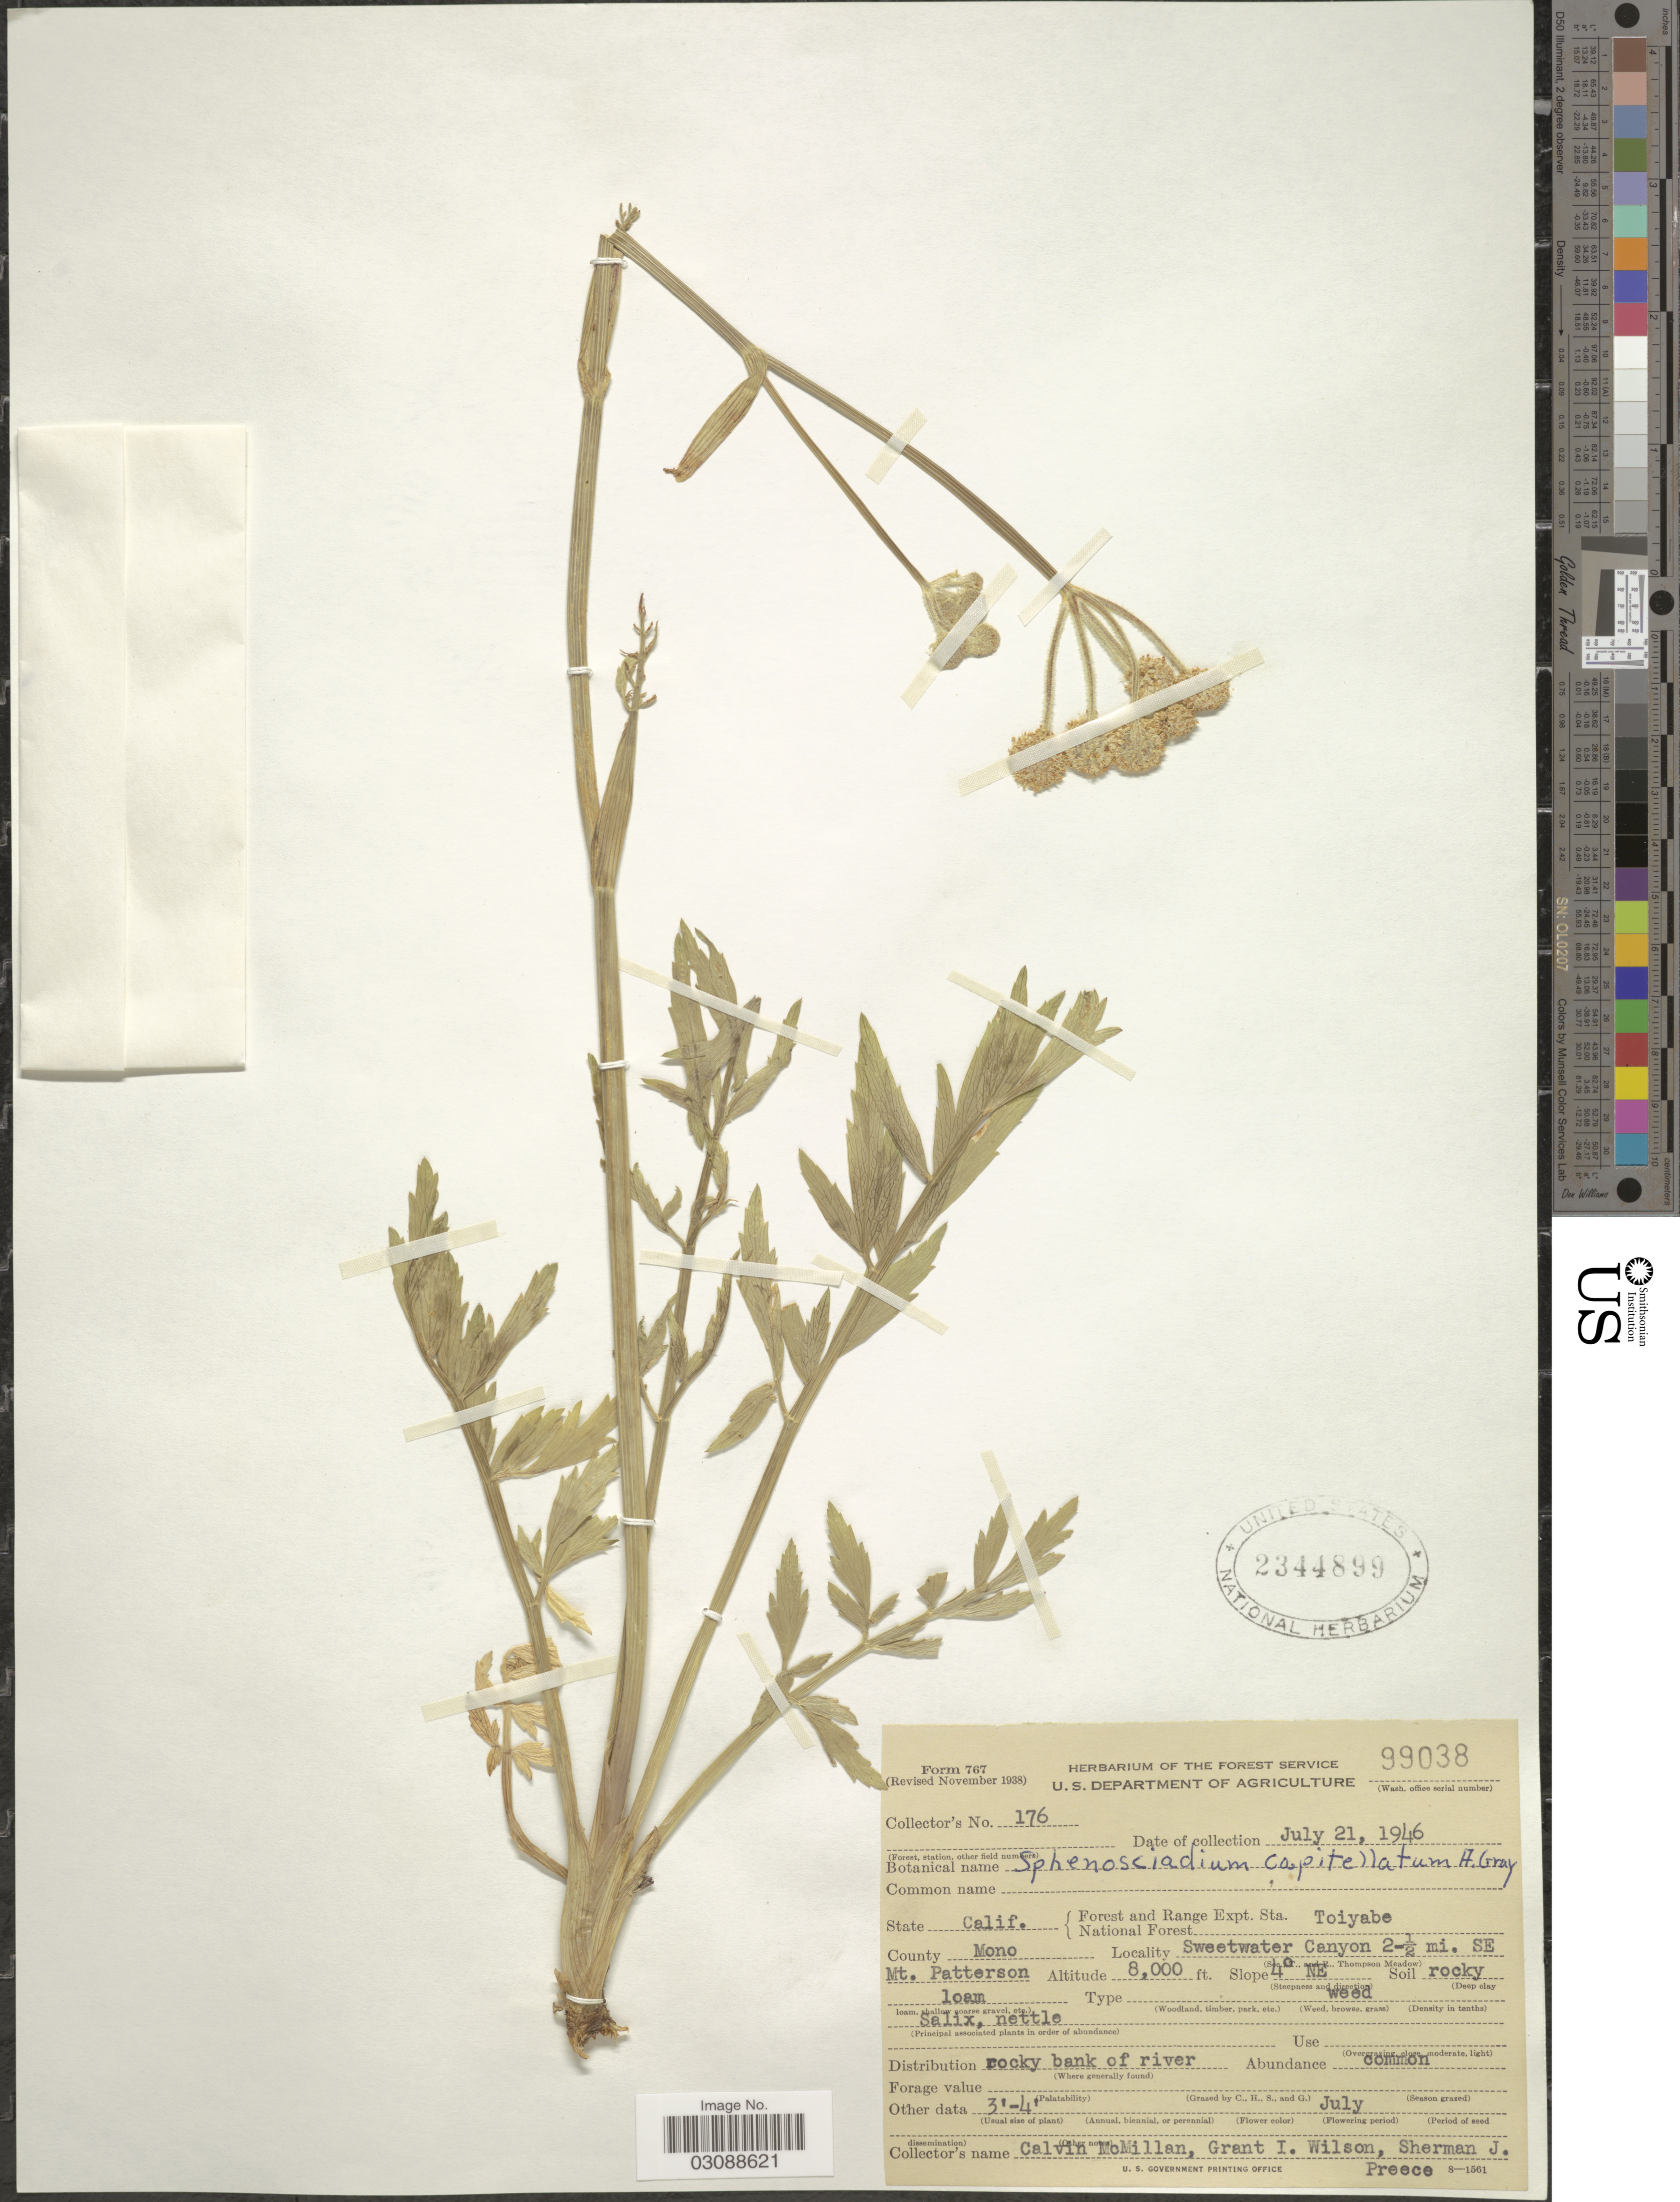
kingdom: Plantae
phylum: Tracheophyta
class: Magnoliopsida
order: Apiales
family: Apiaceae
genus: Sphenosciadium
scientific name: Sphenosciadium capitellatum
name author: A. Gray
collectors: C. McMillan, G. Wilson & S. J. Preece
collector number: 176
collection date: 1946-07-21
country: United States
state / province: California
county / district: Mono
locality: Toiyabe, County Mono. Sweetwater Canyon 2-½ mi. SE Mt. Patterson.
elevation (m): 2438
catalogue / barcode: US 2344899